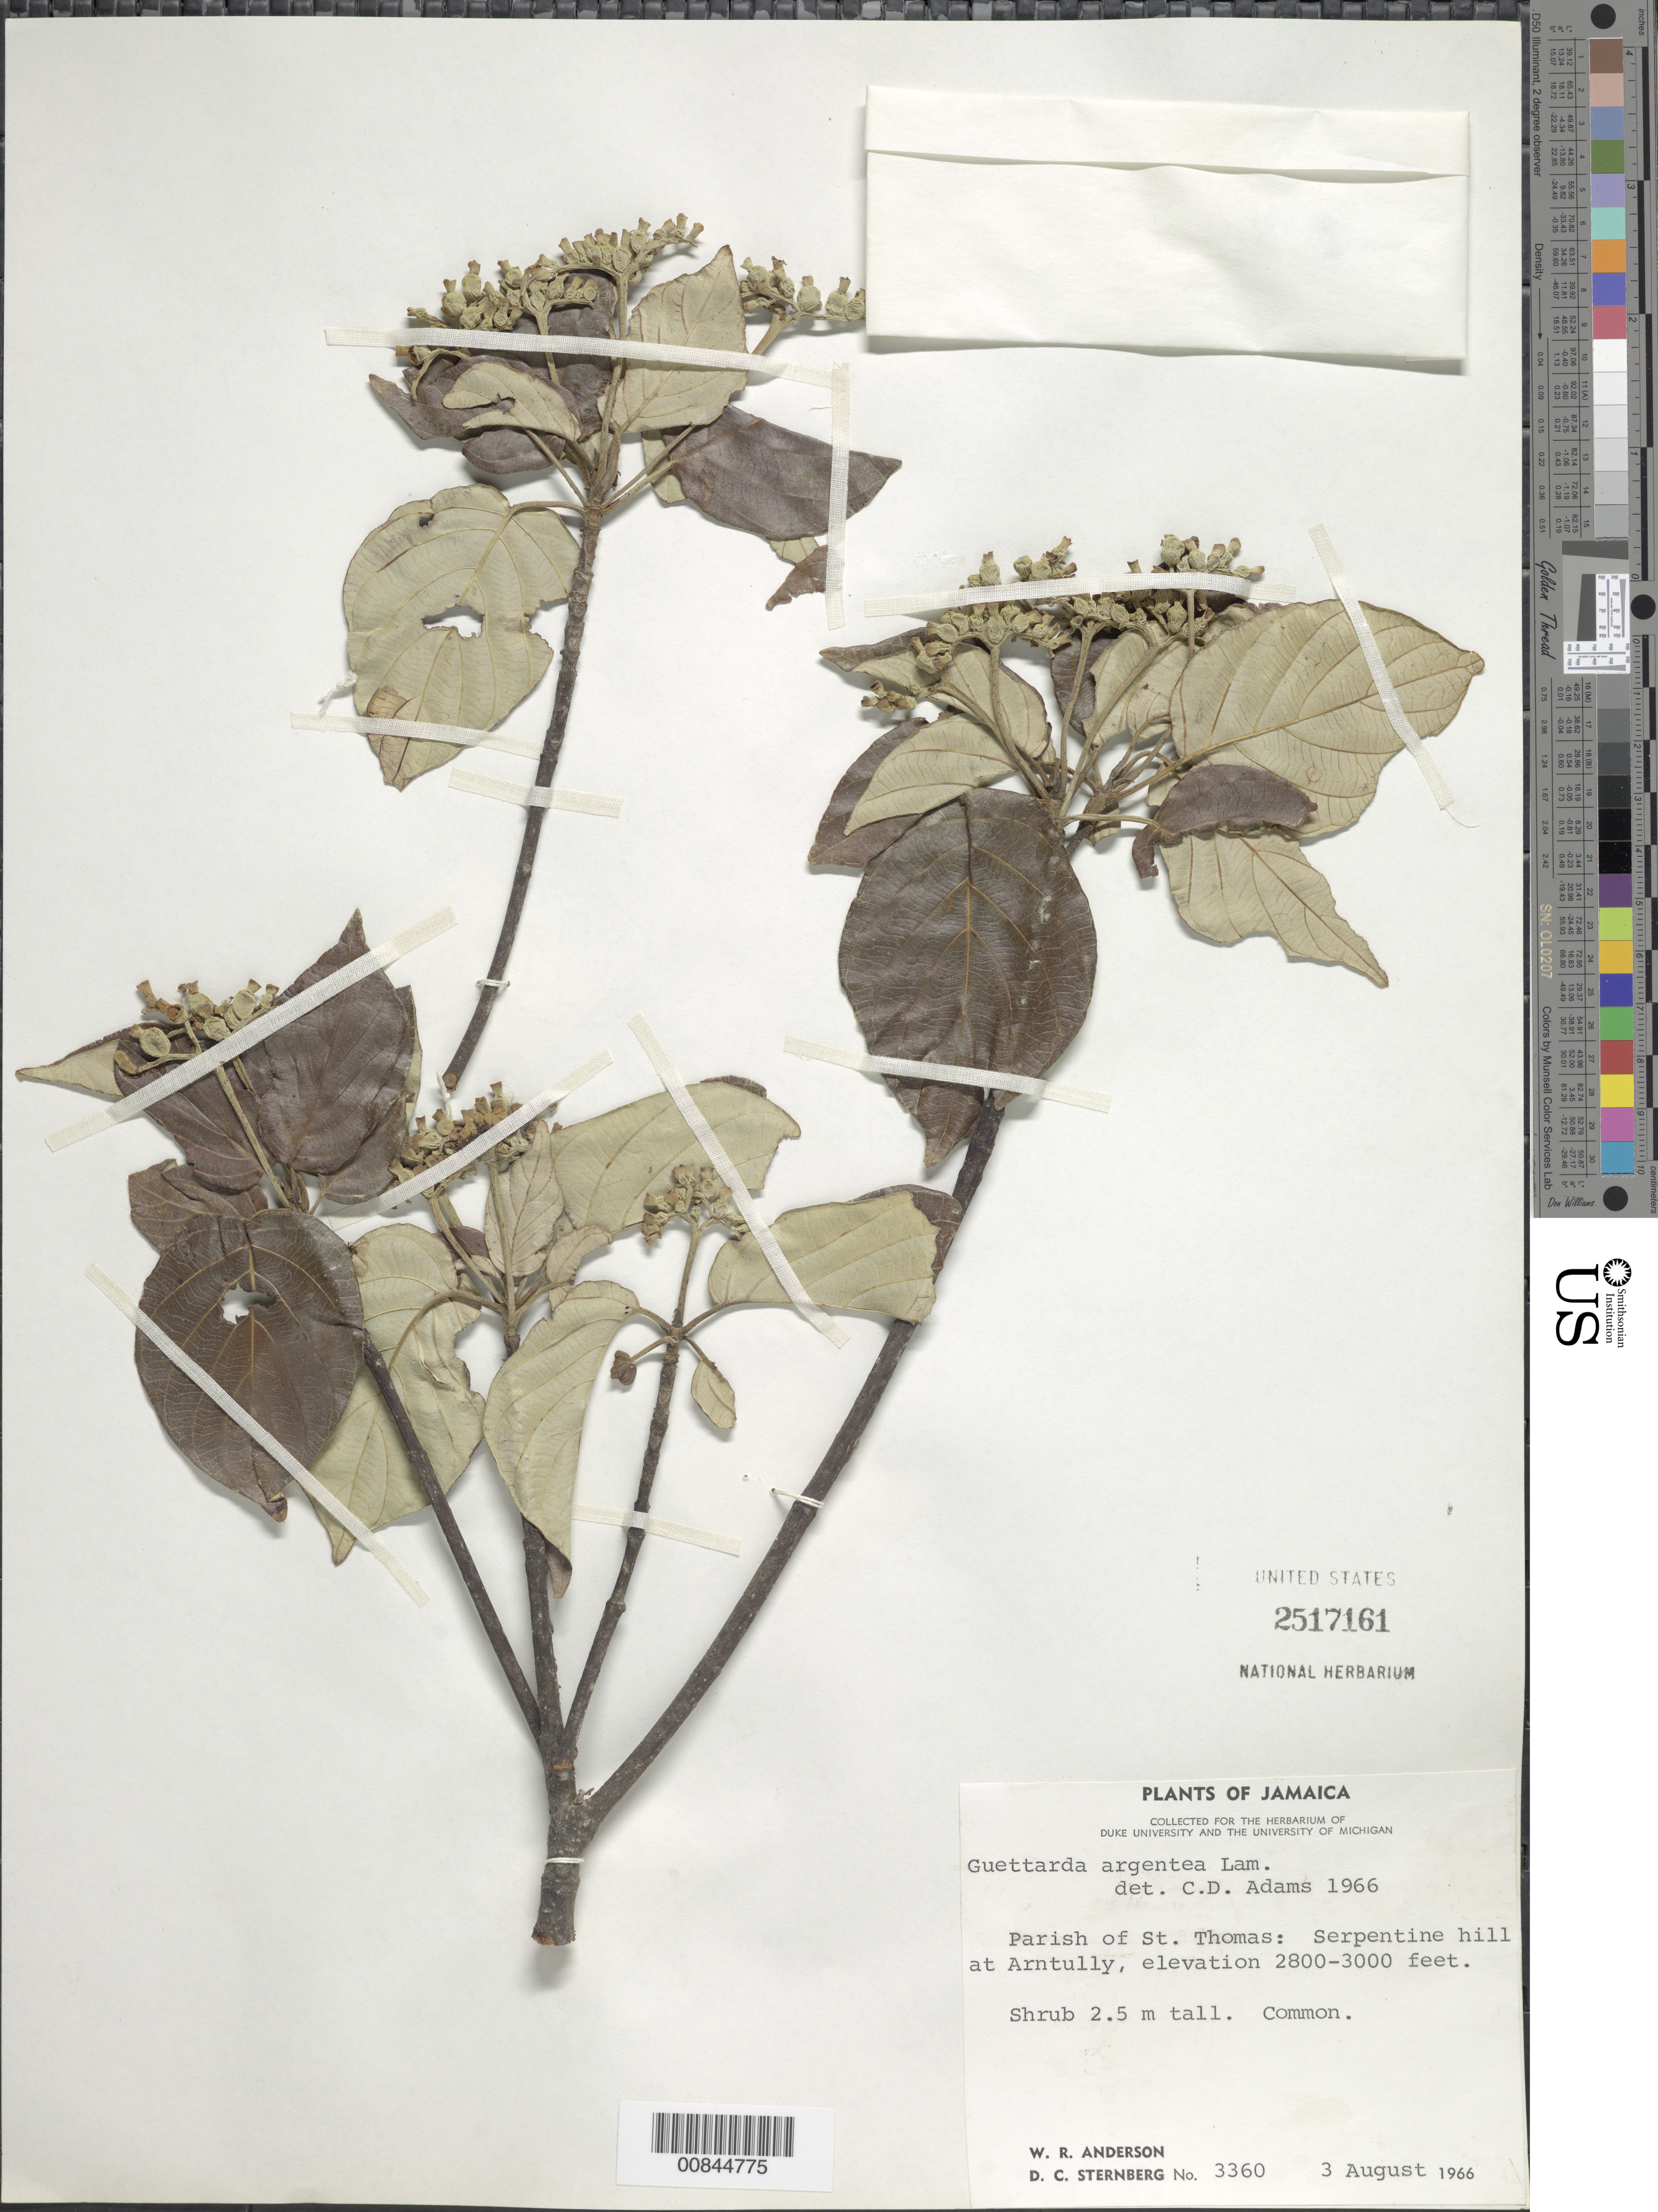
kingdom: Plantae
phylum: Tracheophyta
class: Magnoliopsida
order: Gentianales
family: Rubiaceae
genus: Guettarda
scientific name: Guettarda argentea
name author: Lam.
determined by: Adams, C. D.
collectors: W. R. Anderson & D. Sternberg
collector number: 3360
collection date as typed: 03 Aug 1966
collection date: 1966-08-03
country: Jamaica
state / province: Saint Thomas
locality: Arntully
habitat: Serpentine hill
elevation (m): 853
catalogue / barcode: US 2517161